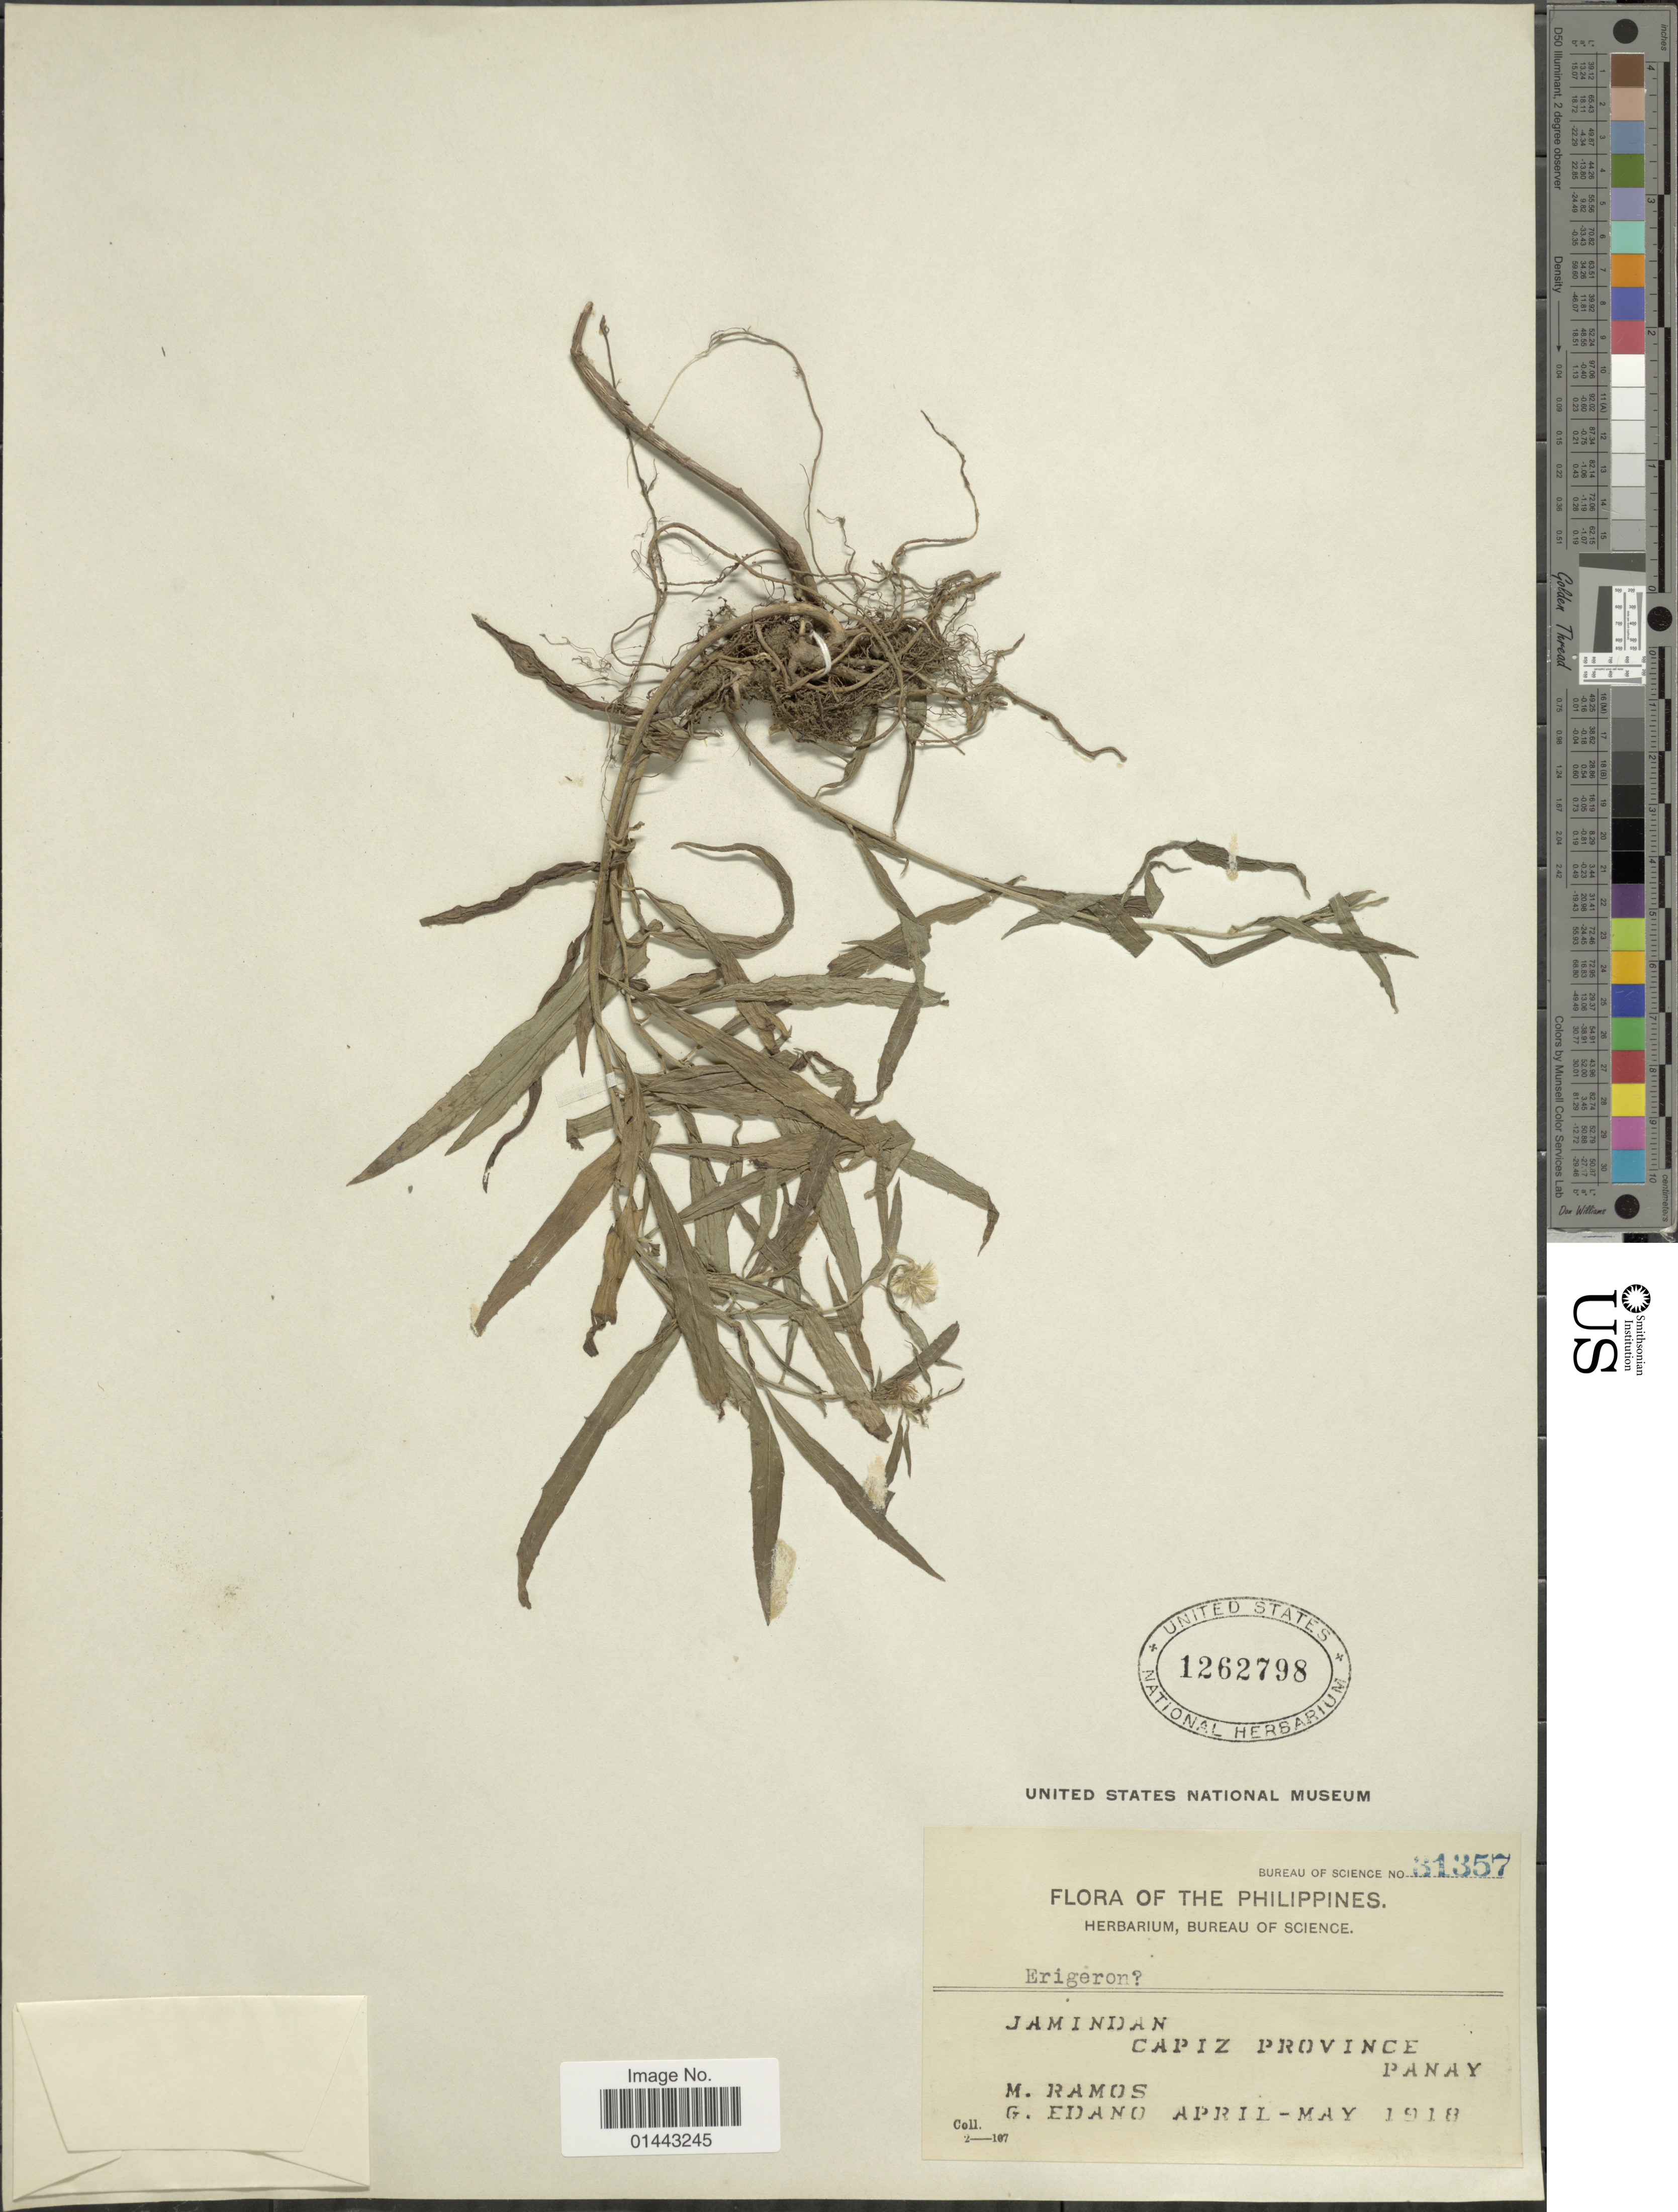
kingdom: Plantae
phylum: Tracheophyta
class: Magnoliopsida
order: Asterales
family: Asteraceae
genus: Erigeron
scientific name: Erigeron bonariensis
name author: L.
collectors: M. Ramos & G. Edaño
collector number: Bureau of Science 31357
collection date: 1918-04/1918-05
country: Philippines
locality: Jamindan, Capiz province Panay.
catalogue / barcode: US 1262798